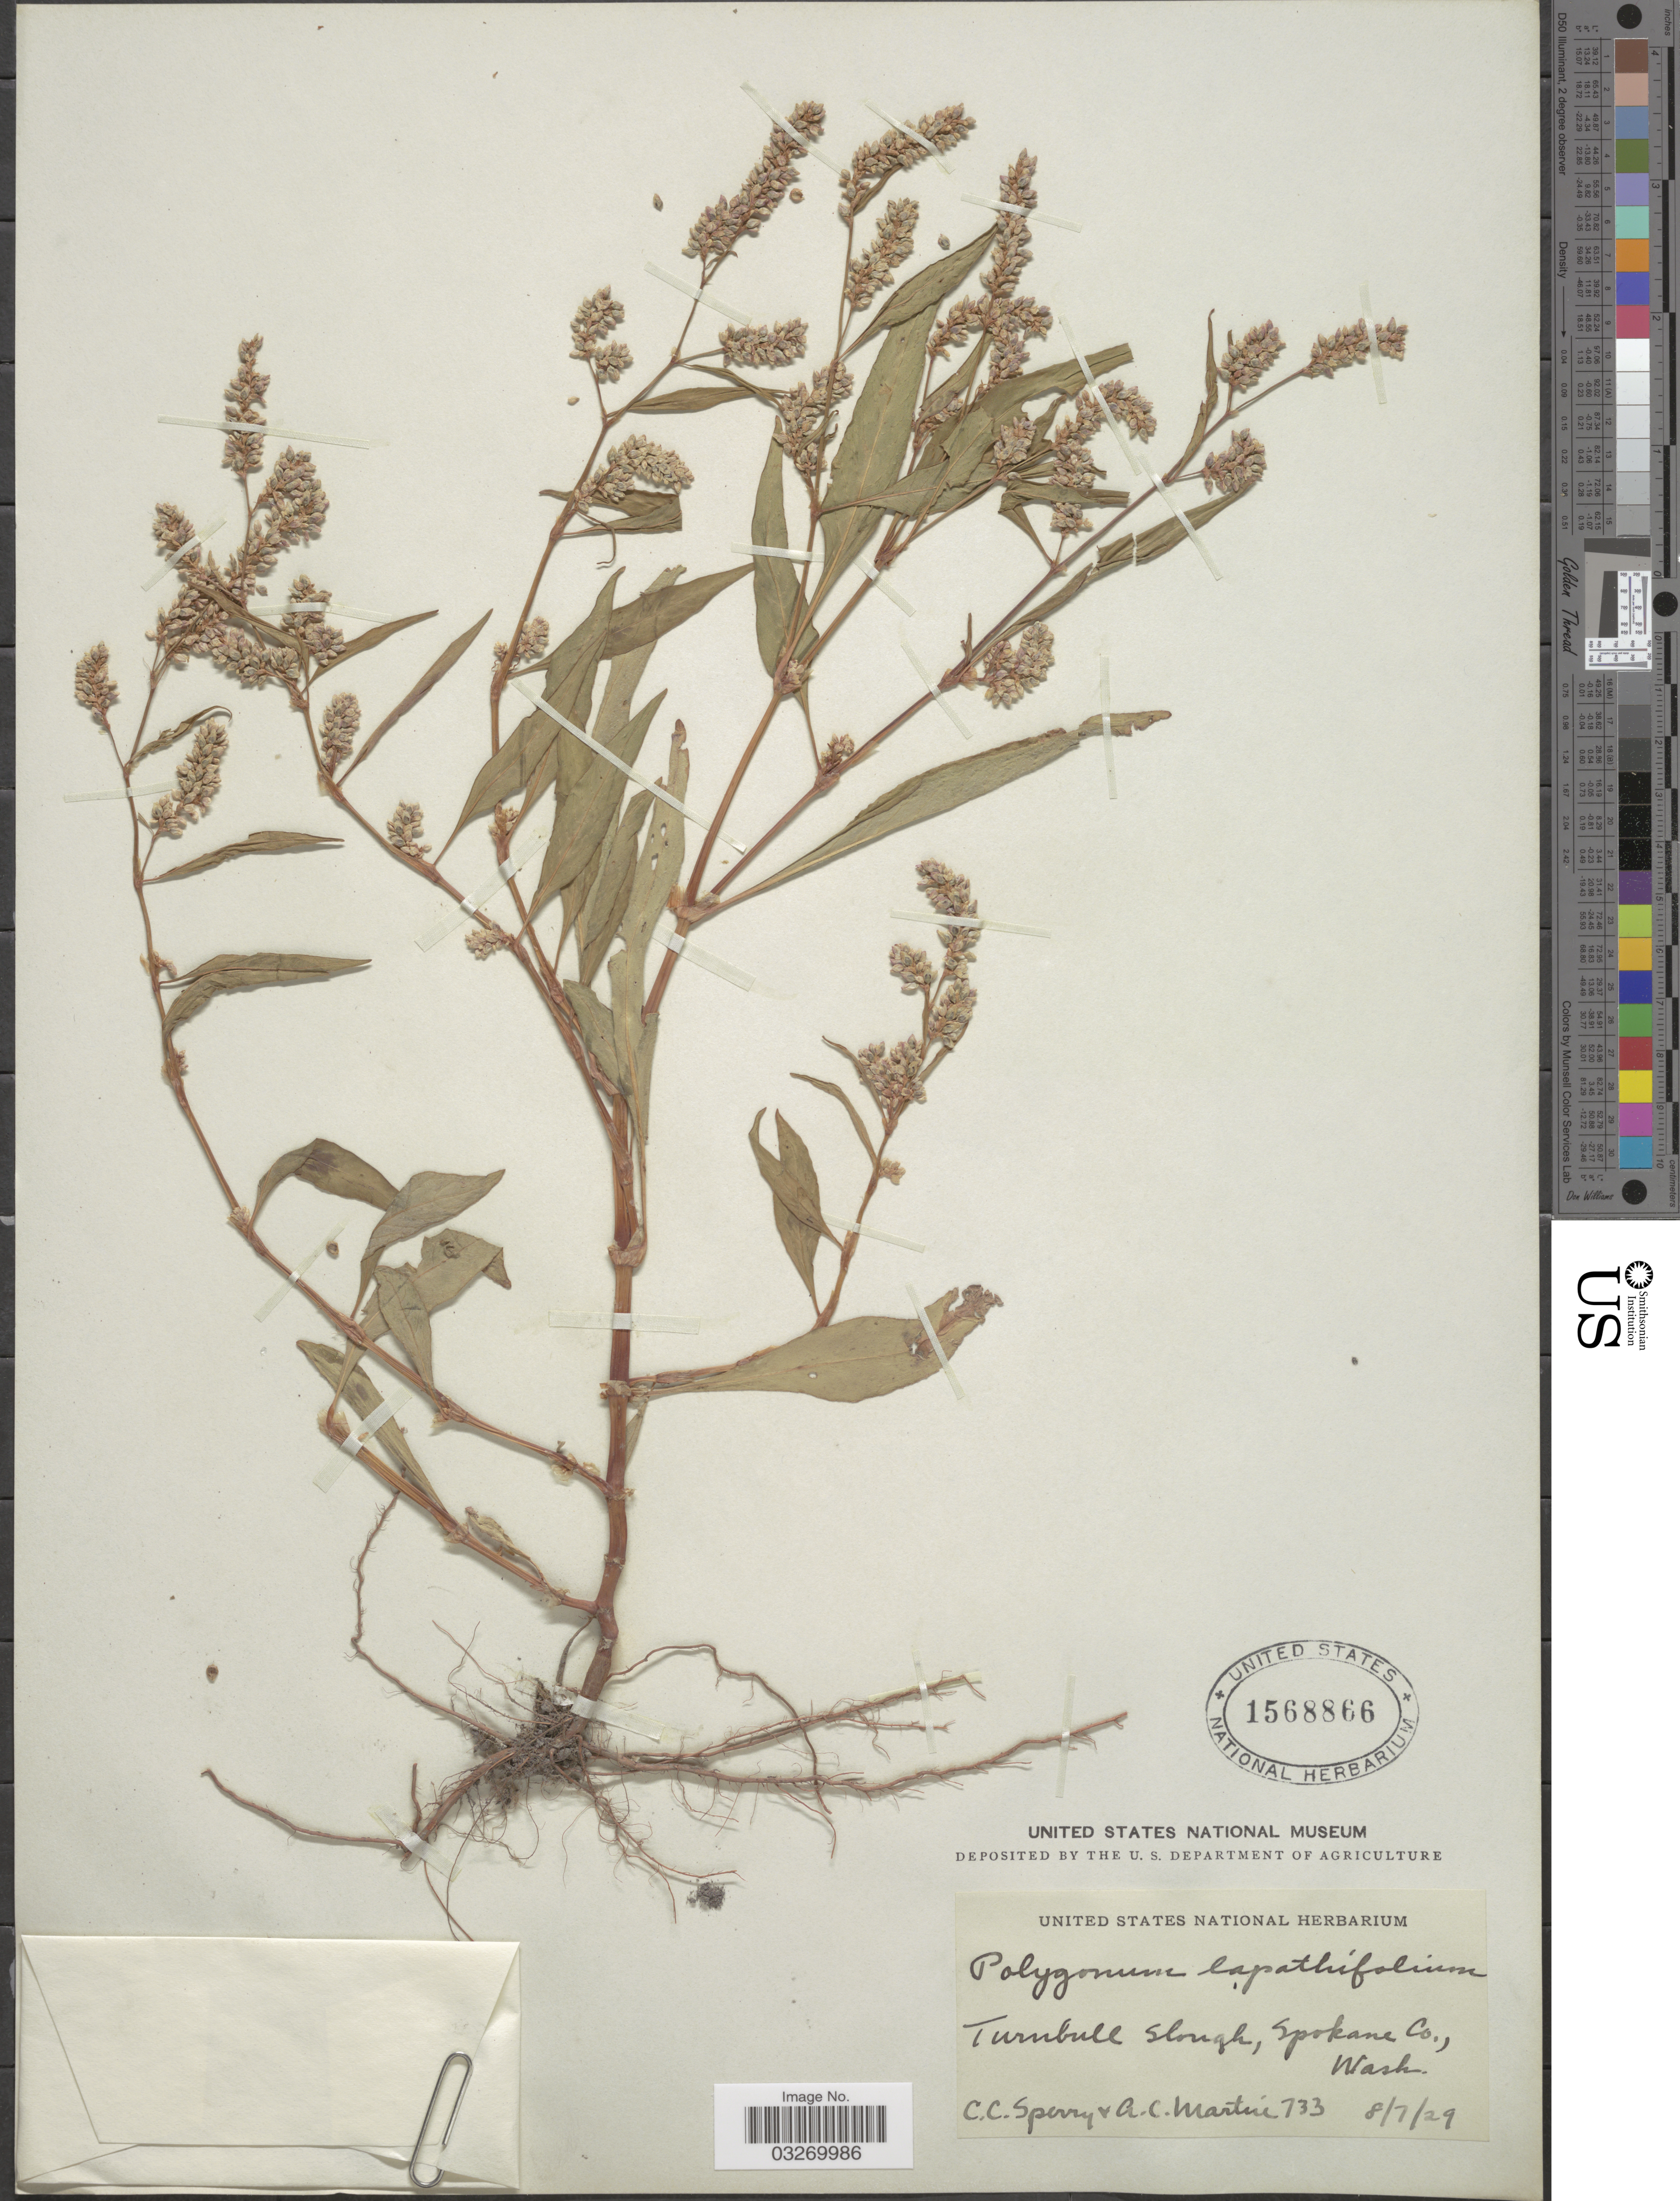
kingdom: Plantae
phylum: Tracheophyta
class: Magnoliopsida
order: Caryophyllales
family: Polygonaceae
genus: Persicaria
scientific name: Persicaria lapathifolia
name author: (L.) Delarbre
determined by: Atha, D. E.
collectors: C. C. Sperry & A. C. Martin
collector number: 733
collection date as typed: Transcribed d/m/y: 7/8/29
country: United States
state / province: Washington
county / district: Spokane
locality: Turnbull Slough, Spokane Co.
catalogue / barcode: US 1568866